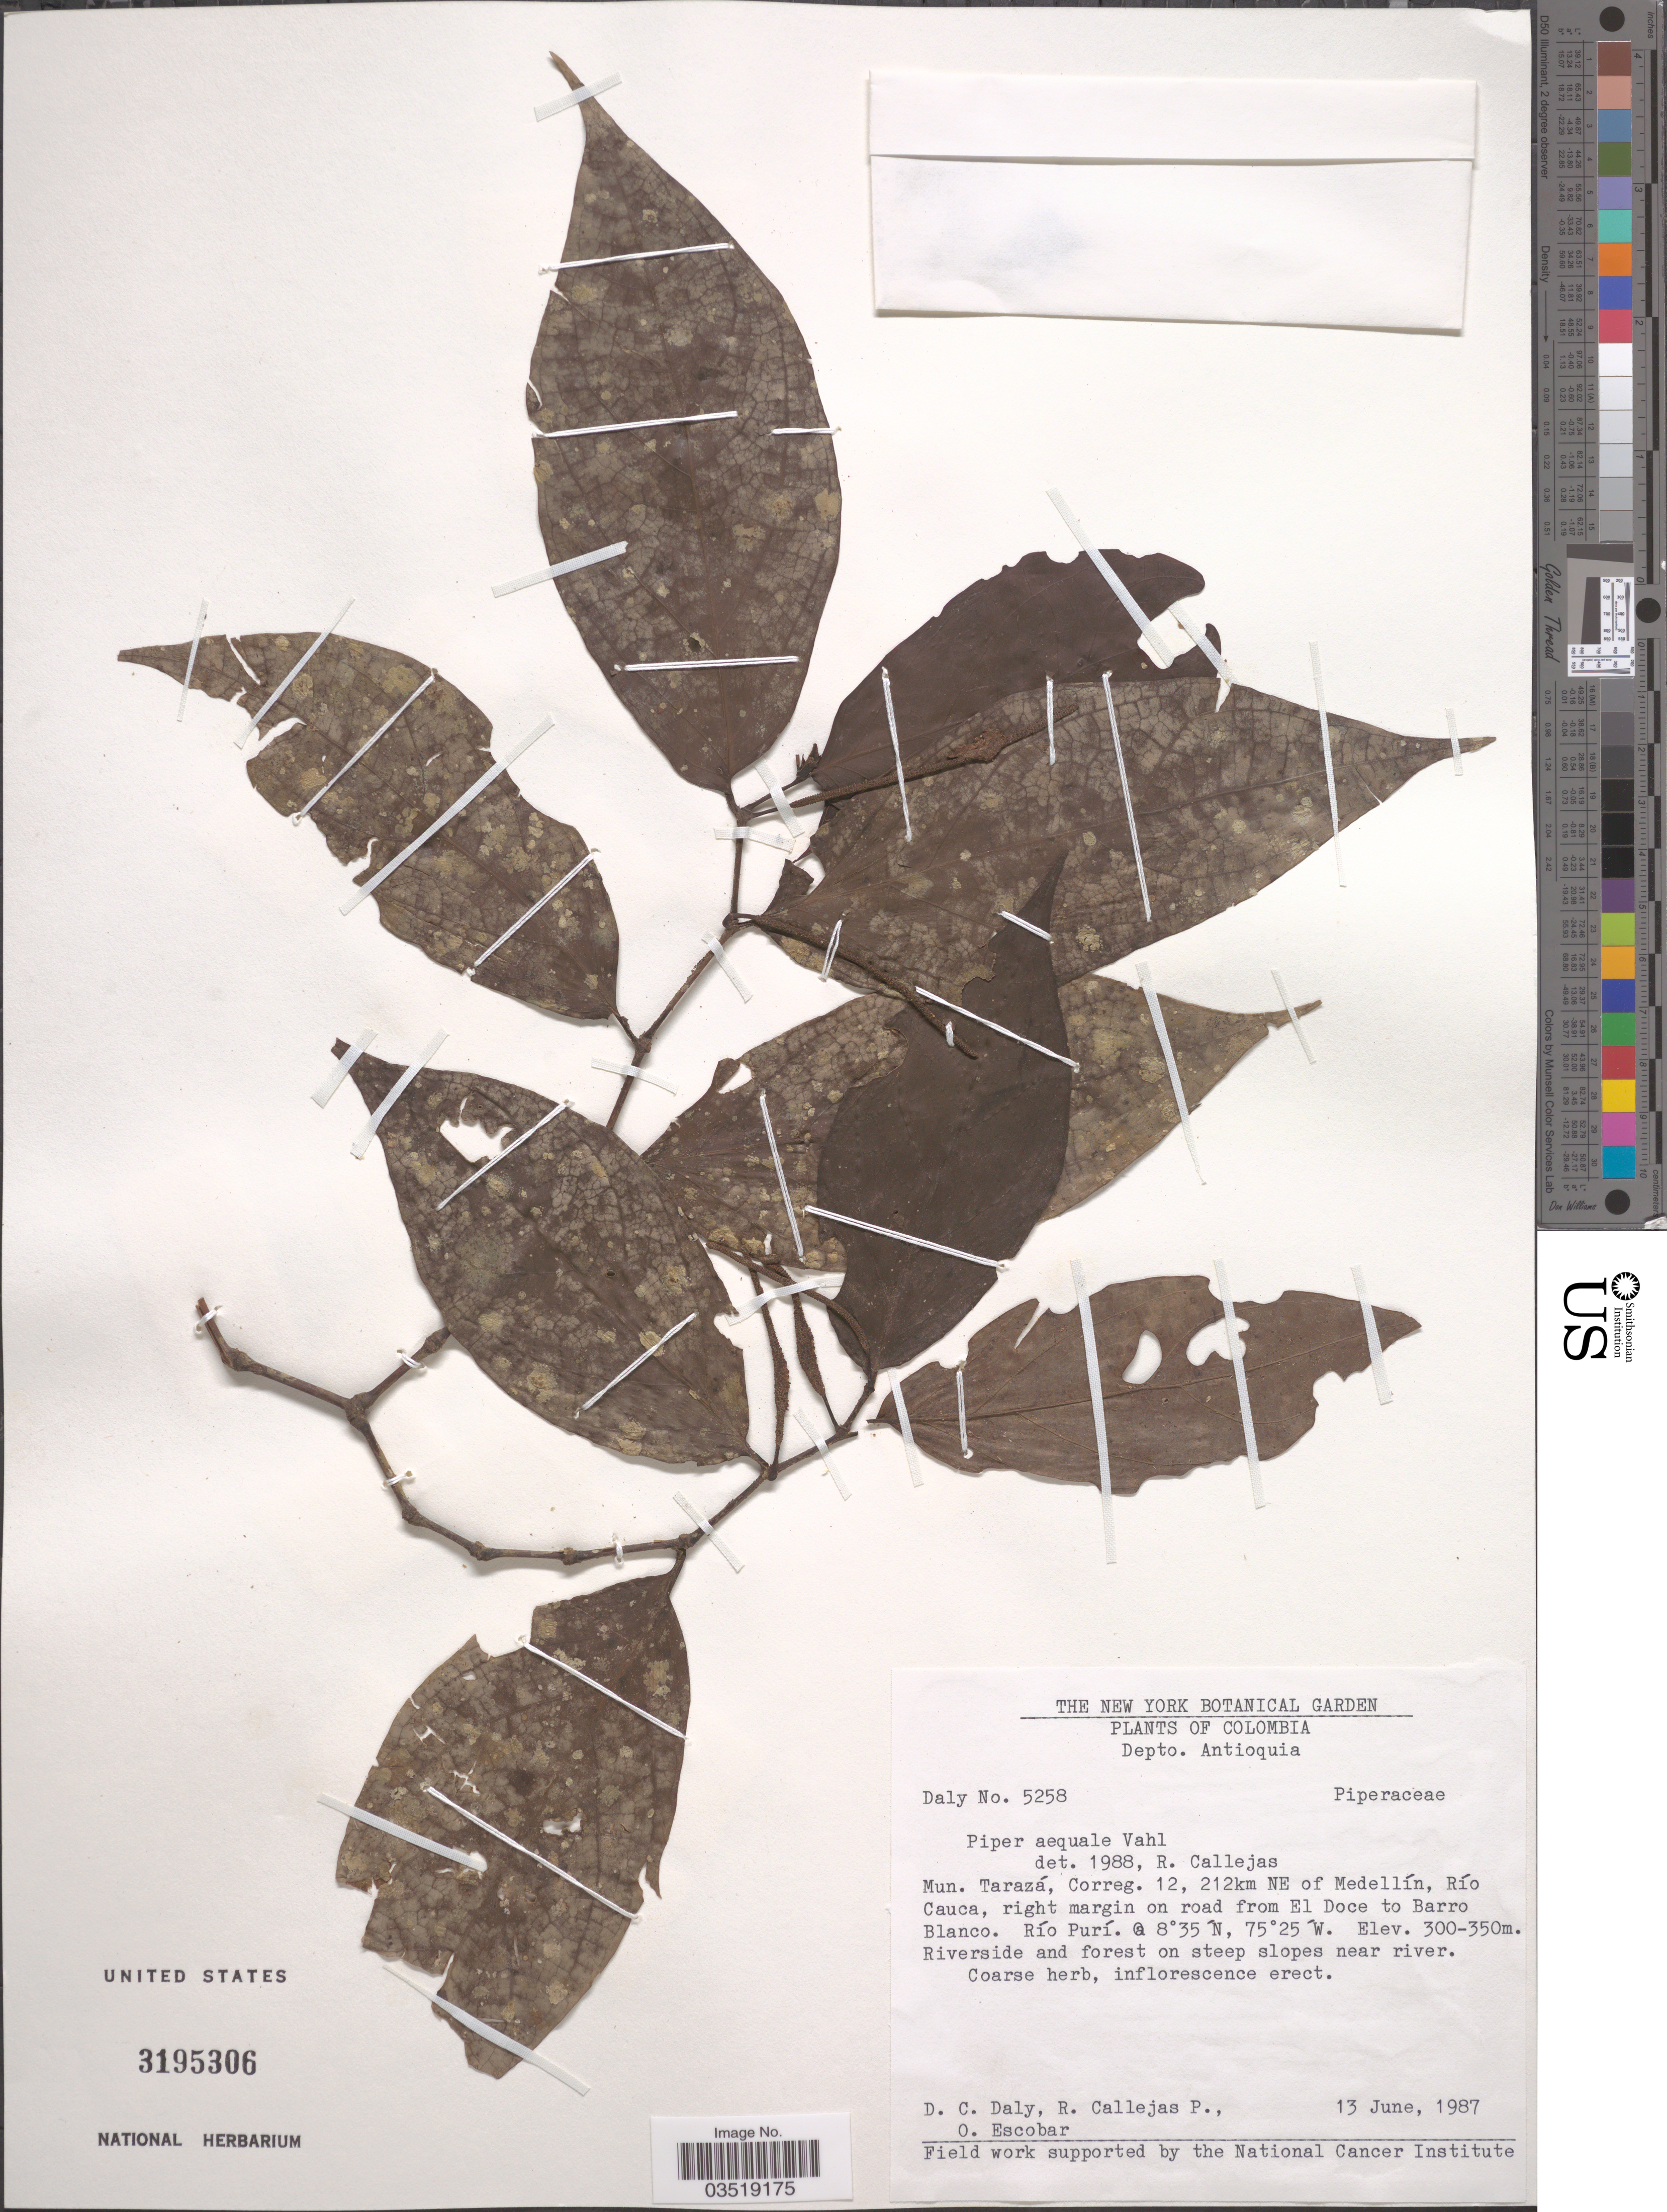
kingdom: Plantae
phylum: Tracheophyta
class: Magnoliopsida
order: Piperales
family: Piperaceae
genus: Piper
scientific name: Piper aequale var. aequale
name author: Vahl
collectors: D. C. Daly, R. Callejas & O. Escobar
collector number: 5258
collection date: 1987-06-13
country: Colombia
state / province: Antioquia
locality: Depto. Antioquia. Mun. Tarazá, Correg. 12, 212km NE of Medellín, Río Cauca, right margin on road from El Doce to Barro Blanco. Río Purí.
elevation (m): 300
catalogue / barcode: US 3195306